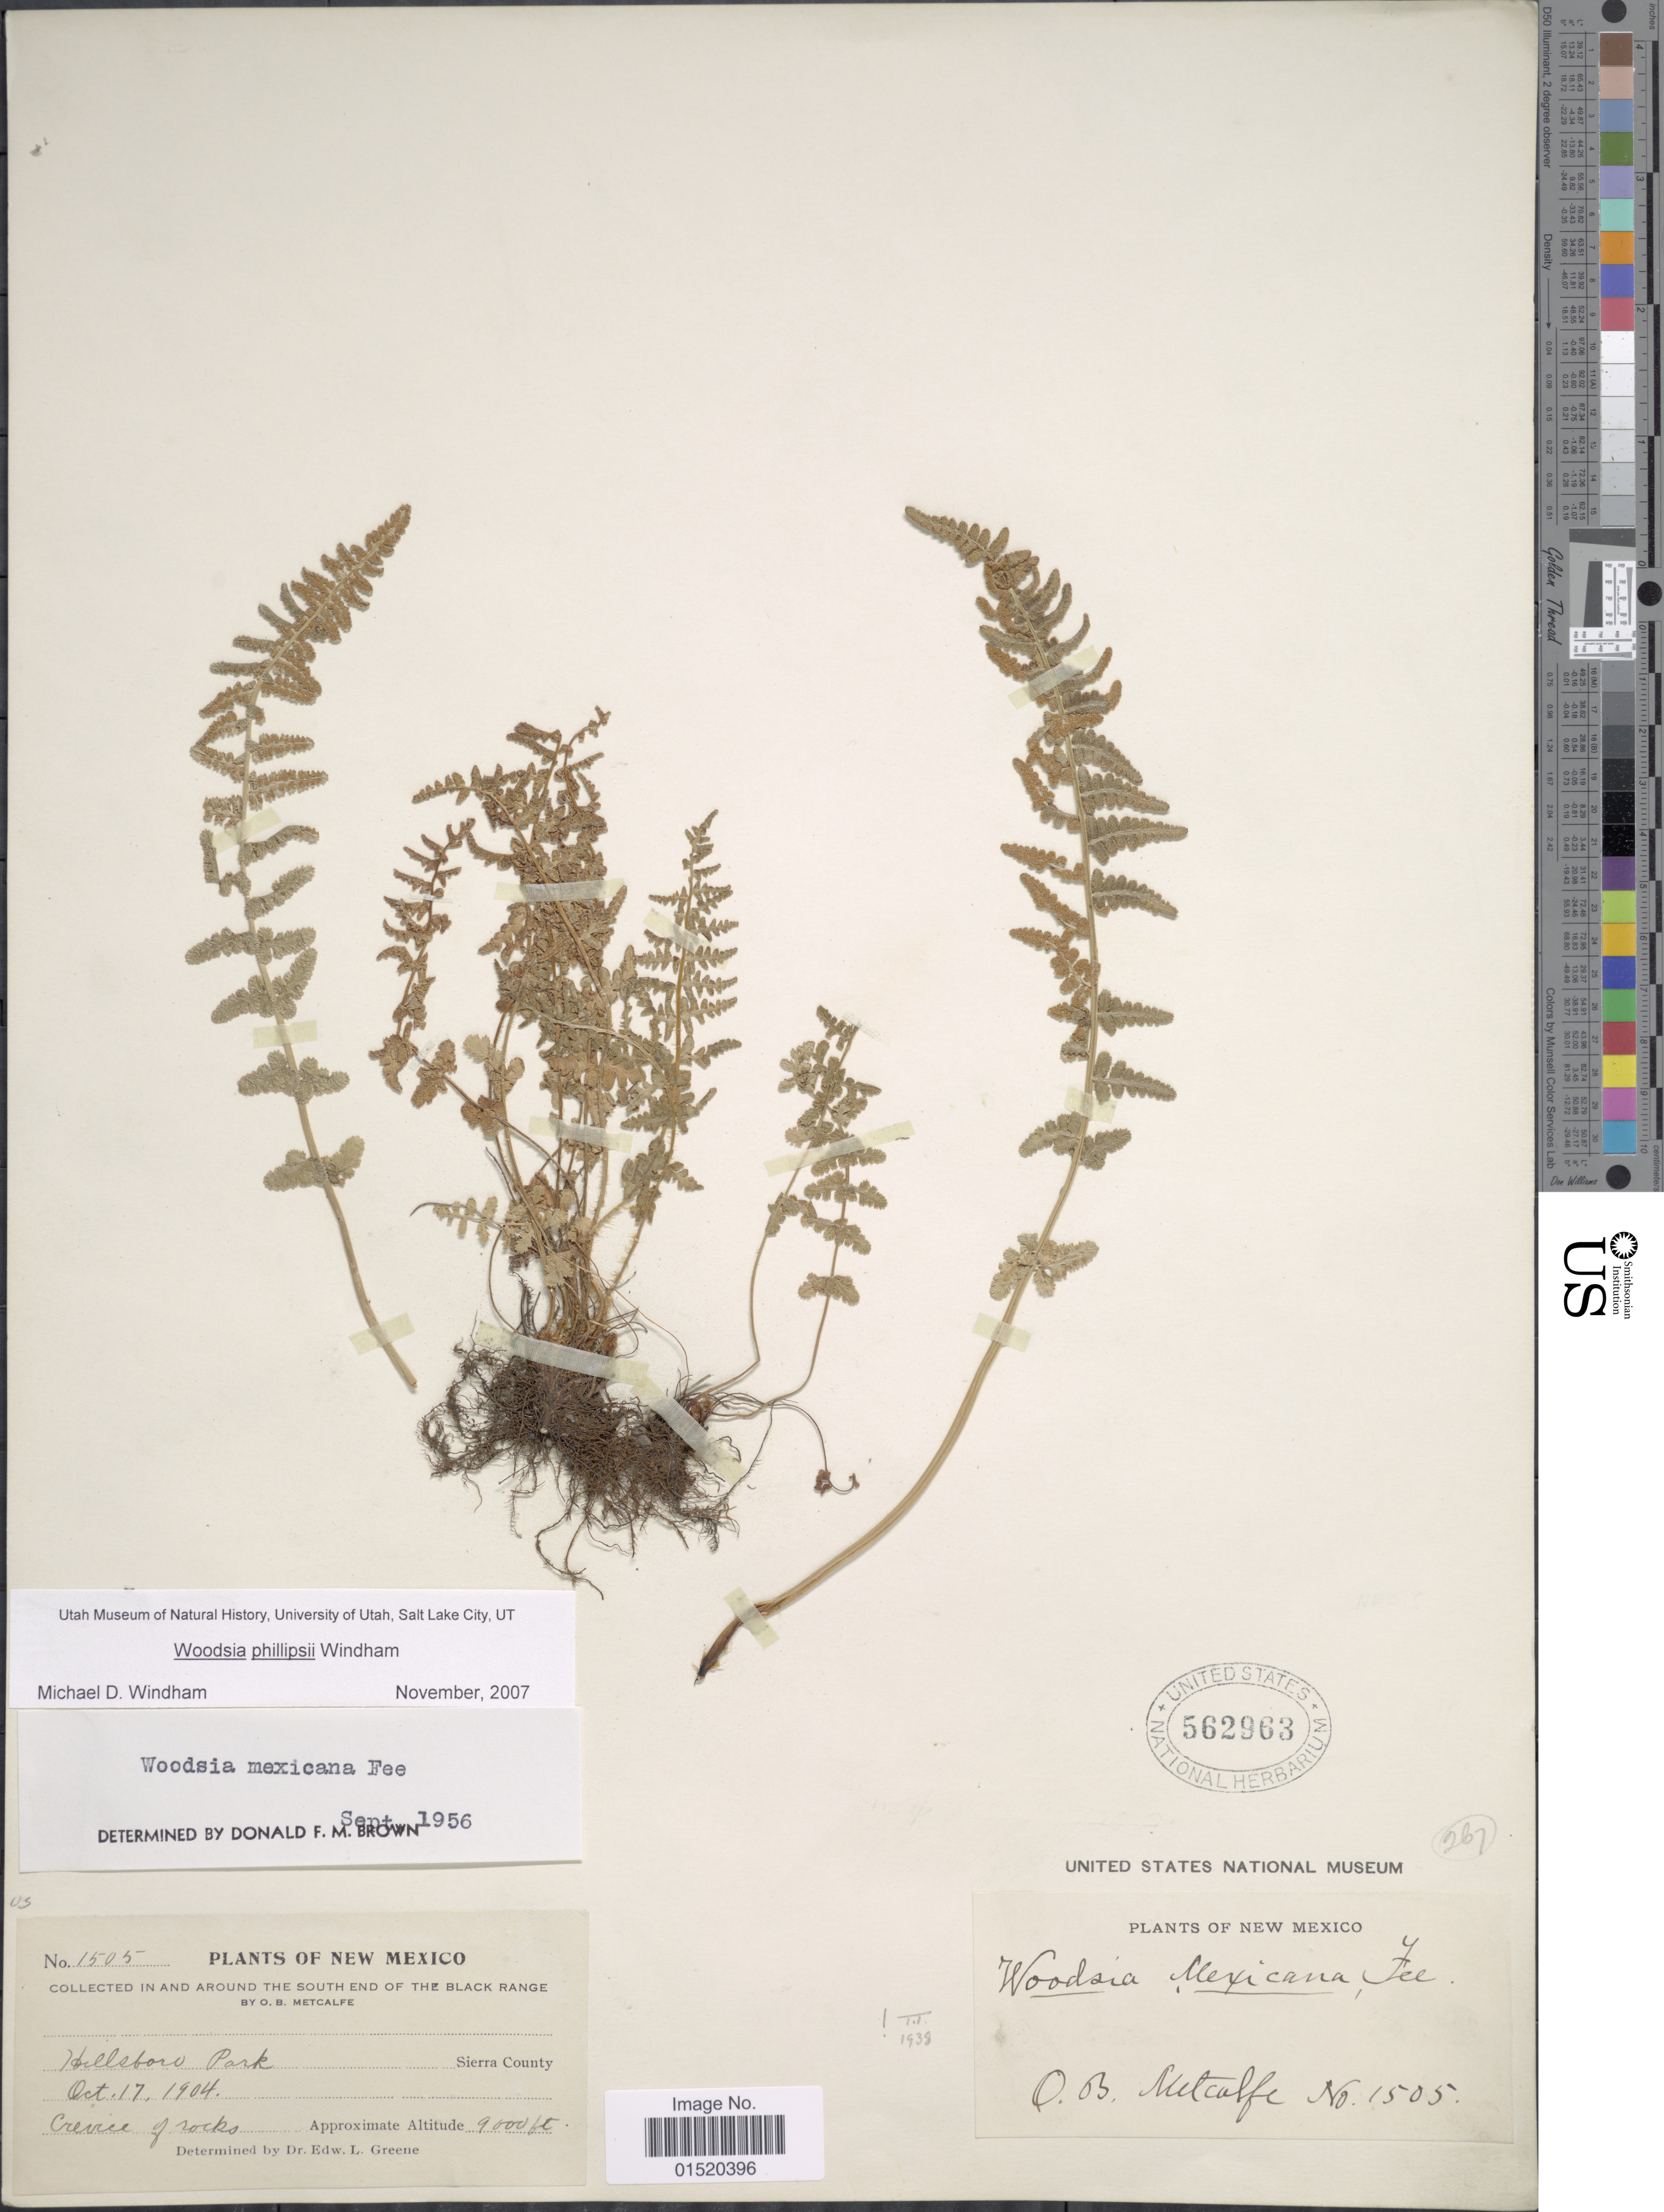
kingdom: Plantae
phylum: Tracheophyta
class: Polypodiopsida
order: Polypodiales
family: Woodsiaceae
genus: Woodsia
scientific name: Woodsia phillipsii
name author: Windham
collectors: O. Metcalf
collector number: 1505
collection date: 1904-10-17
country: United States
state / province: New Mexico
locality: In and around the South End of The Black Range, Hillsboro Park, Sierra County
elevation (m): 2743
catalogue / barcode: US 562963